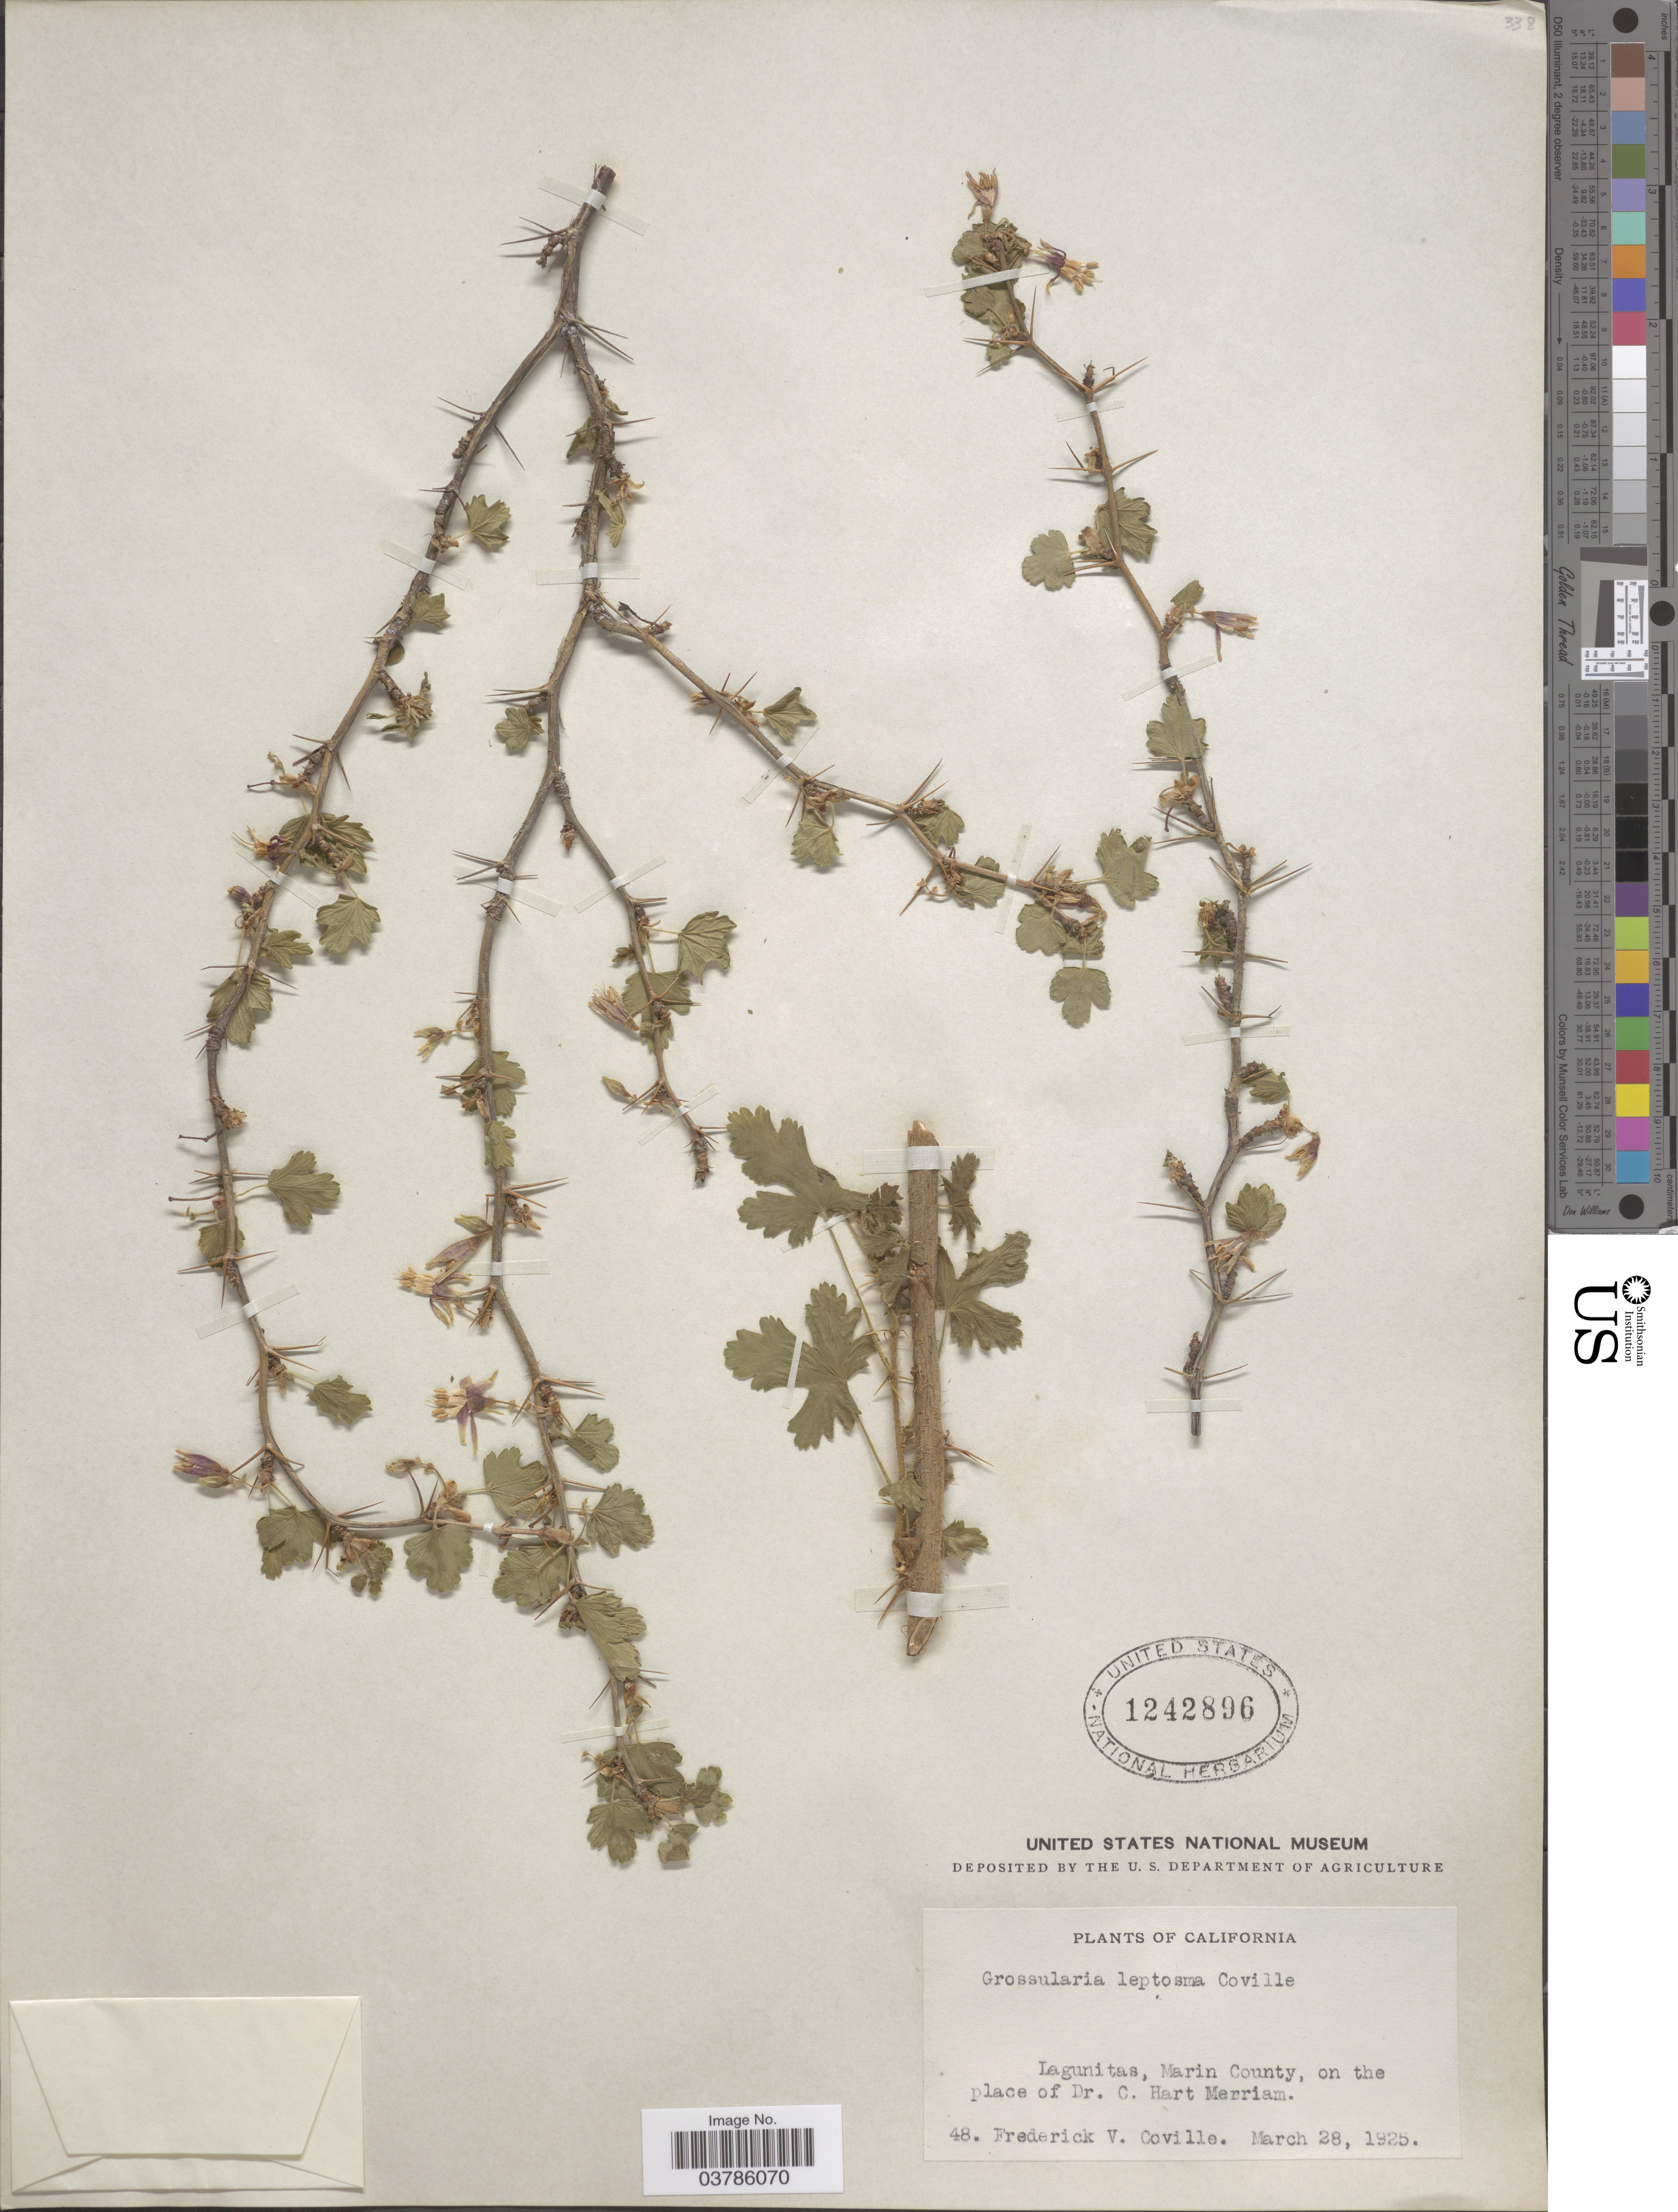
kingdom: Plantae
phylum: Tracheophyta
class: Magnoliopsida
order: Saxifragales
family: Grossulariaceae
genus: Ribes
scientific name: Ribes menziesii var. leptosum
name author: (Coville) Jeps.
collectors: F. V. Coville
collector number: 48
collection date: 1925-03-28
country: United States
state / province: California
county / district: Marin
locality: Lagunitas, Marin County, on the place of Dr. C. Hart Merriam.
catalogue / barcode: US 1242896